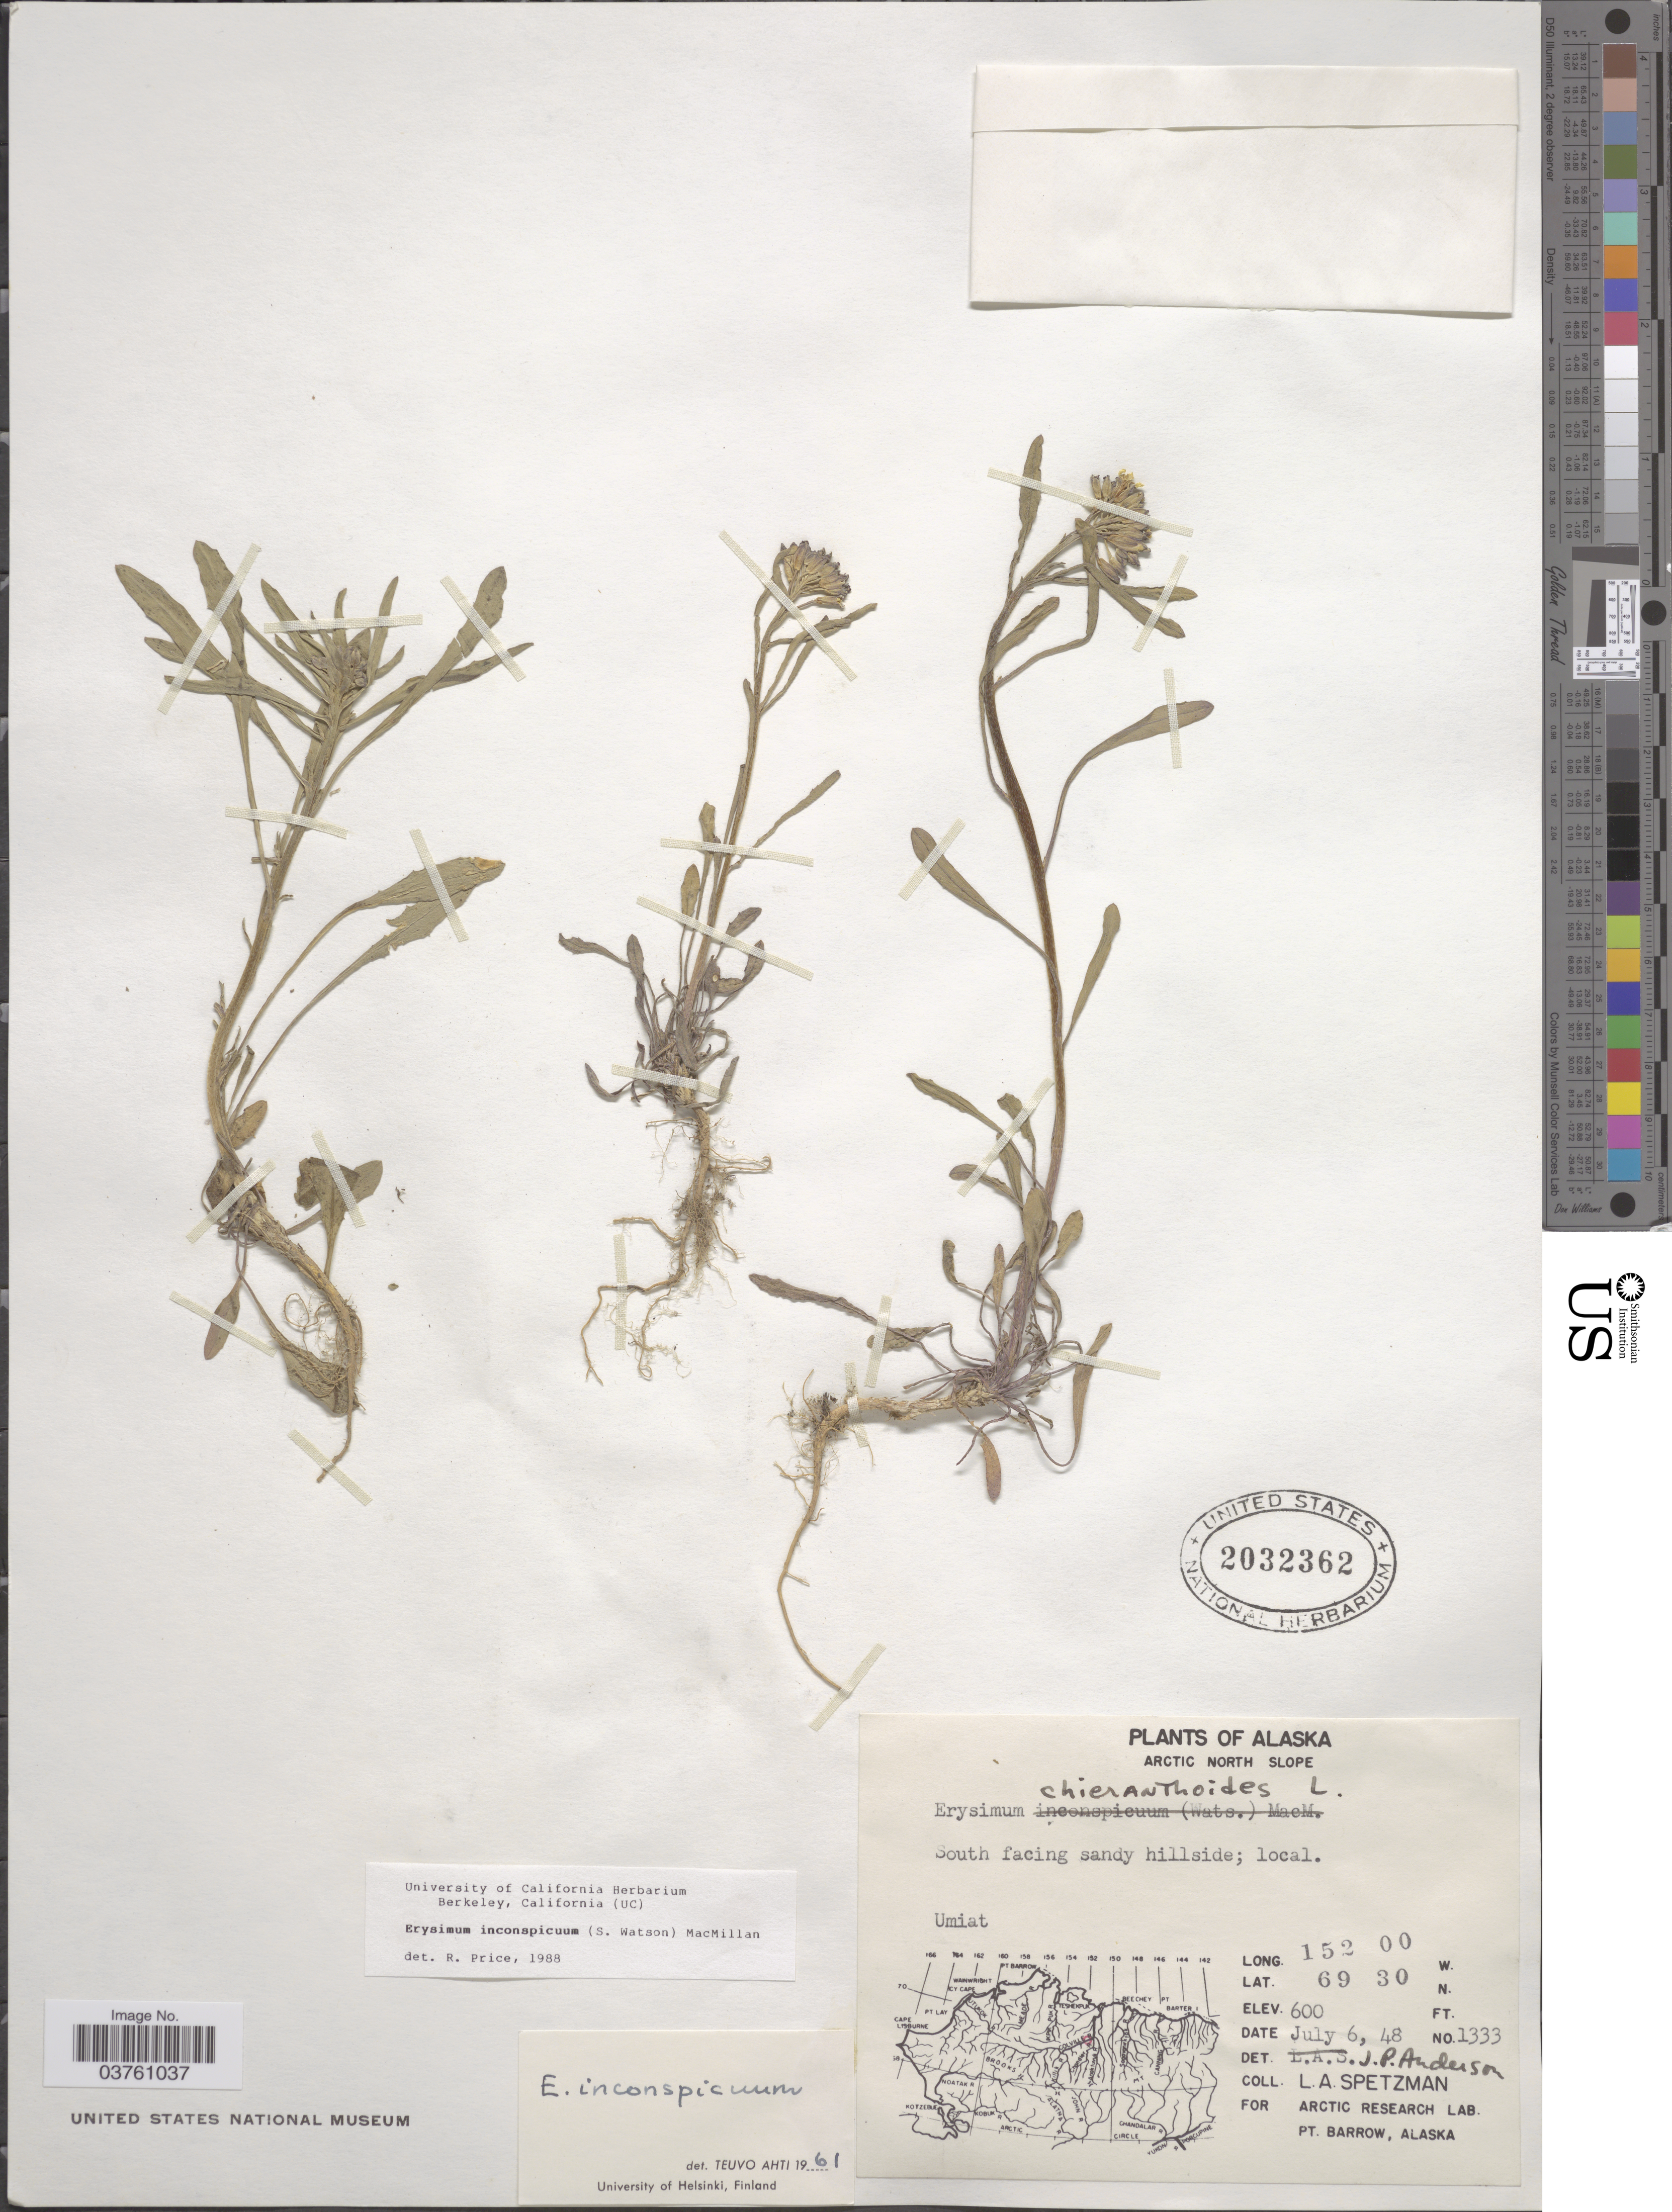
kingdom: Plantae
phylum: Tracheophyta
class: Magnoliopsida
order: Brassicales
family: Brassicaceae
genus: Erysimum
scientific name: Erysimum inconspicuum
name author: (S. Watson) MacMill.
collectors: L. Spetzman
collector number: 1333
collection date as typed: Transcribed d/m/y: 6/7/48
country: United States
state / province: Alaska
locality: Arctic North Slope. South facing sandy hillside. Umiat.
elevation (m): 183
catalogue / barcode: US 2032362